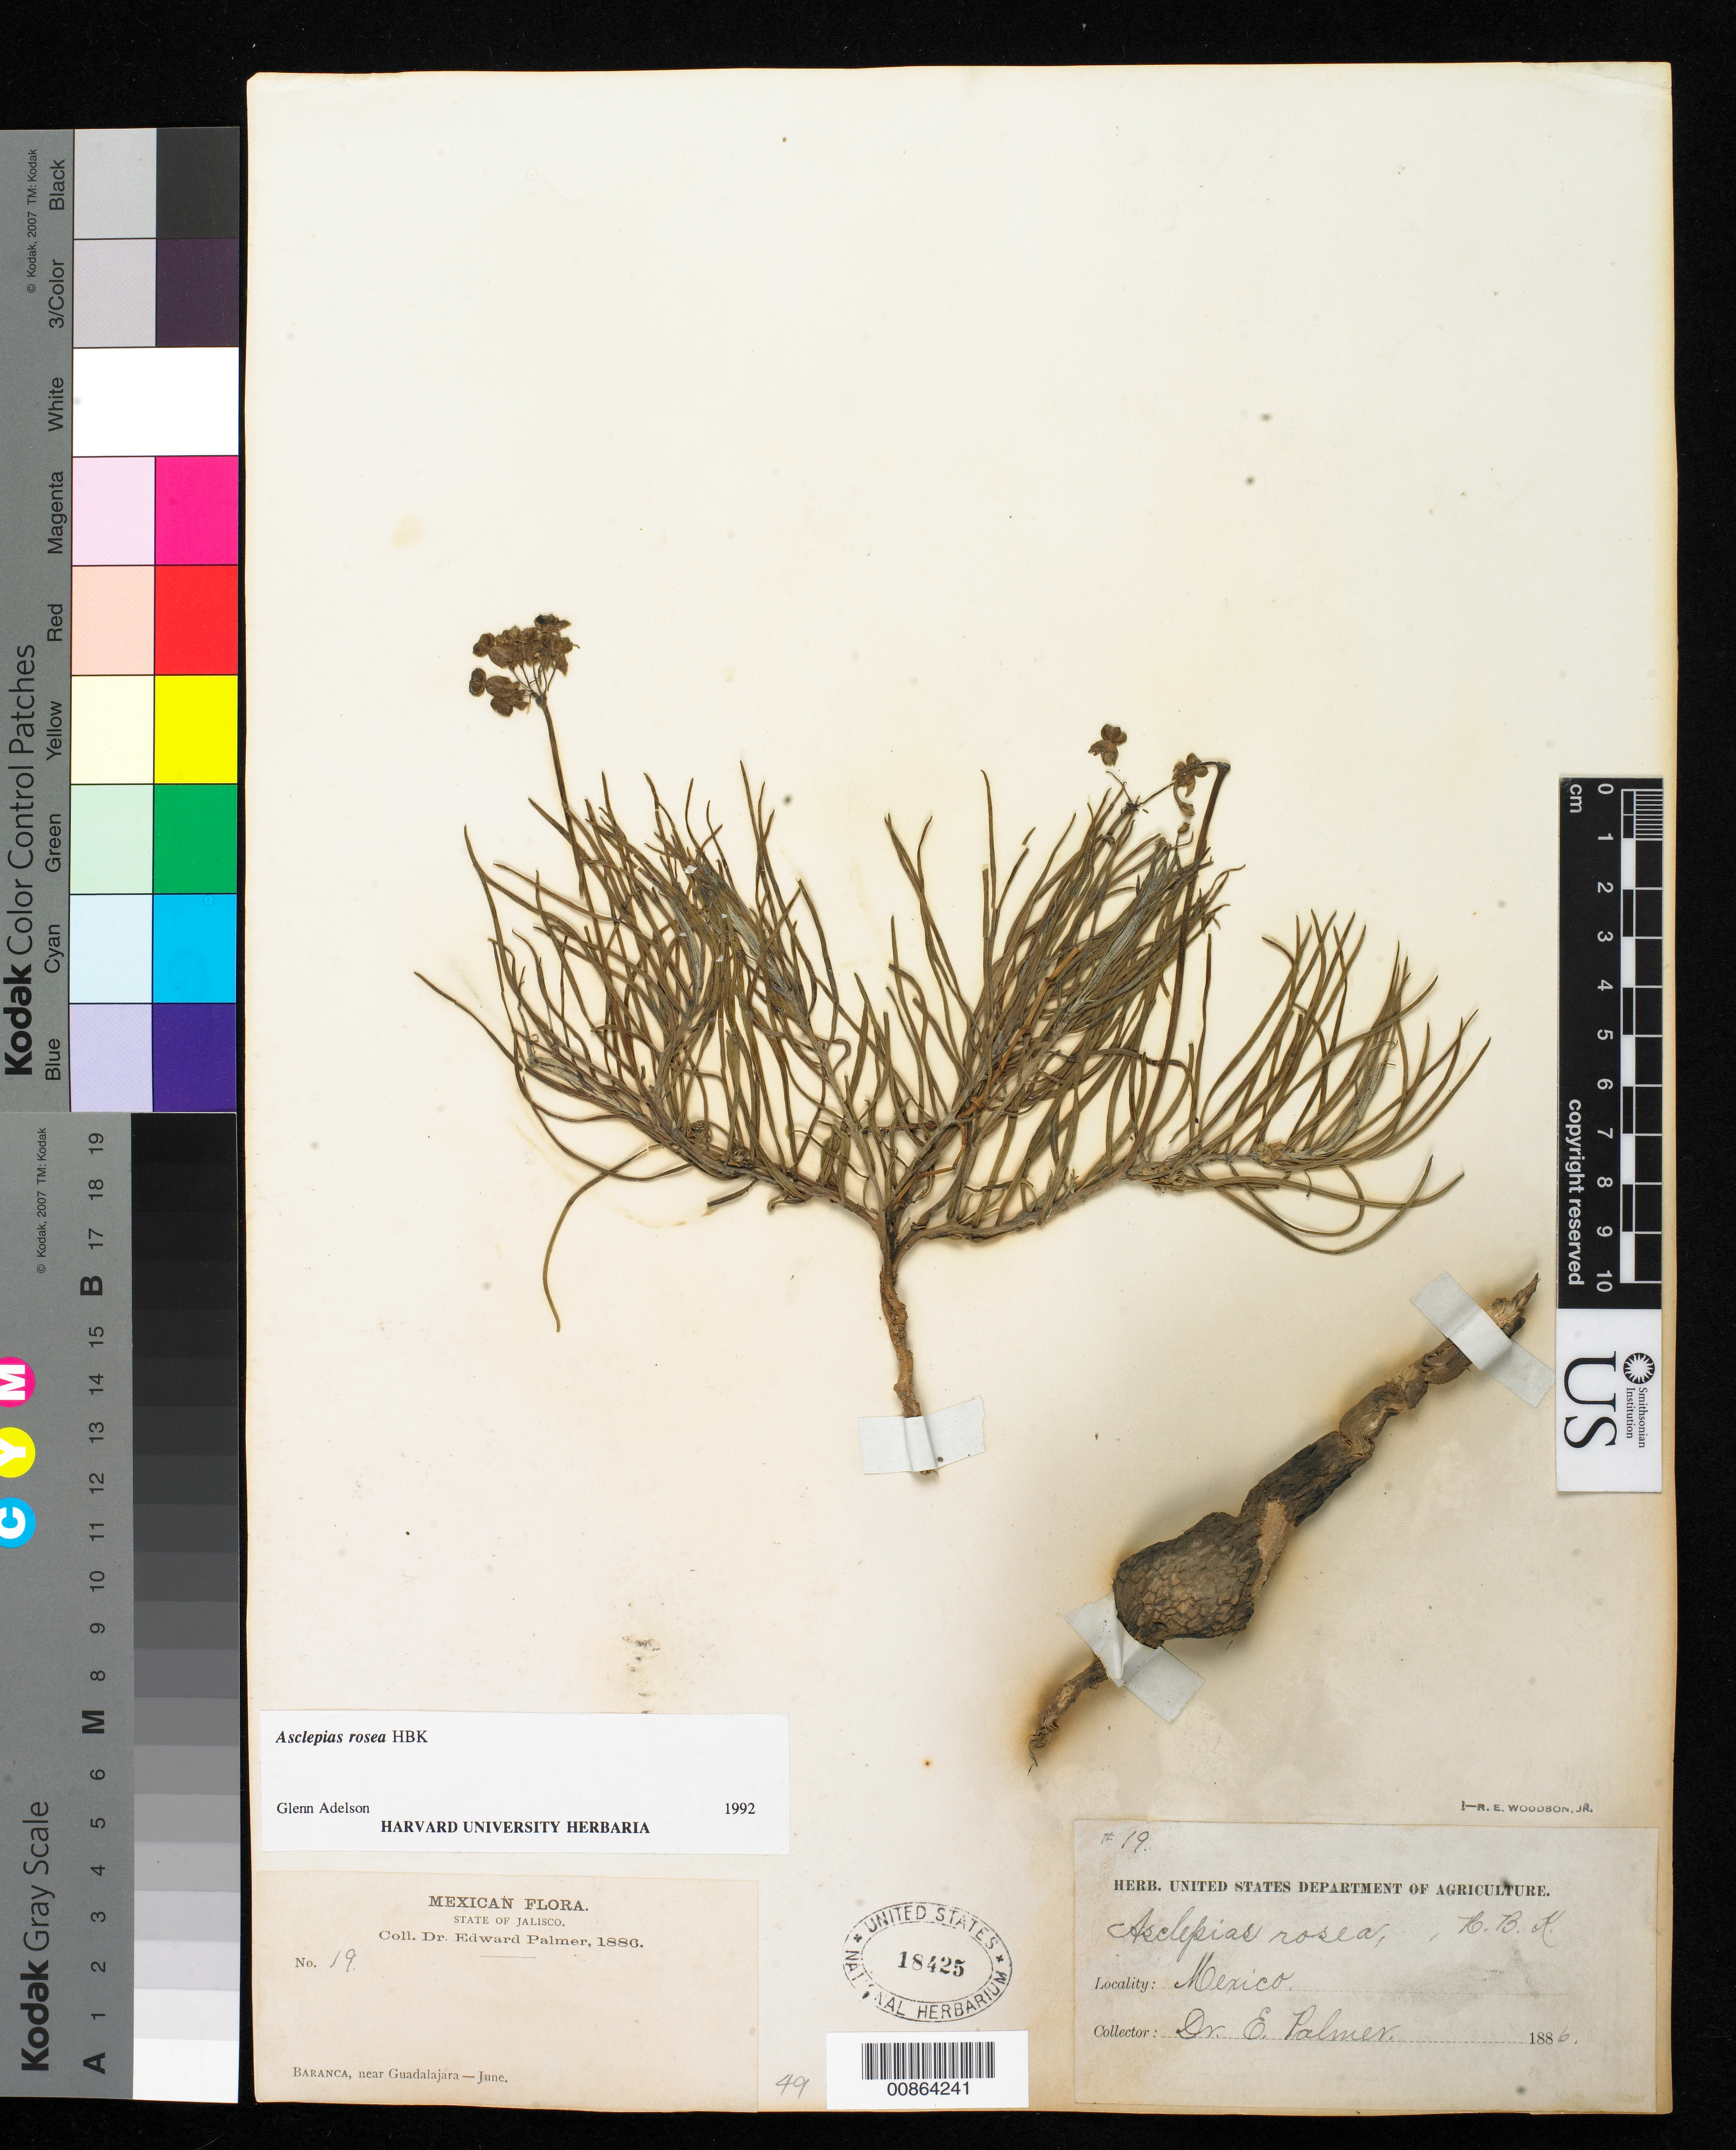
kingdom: Plantae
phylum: Tracheophyta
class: Magnoliopsida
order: Gentianales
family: Apocynaceae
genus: Asclepias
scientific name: Asclepias rosea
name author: Kunth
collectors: E. Palmer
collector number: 19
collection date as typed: Jun 1886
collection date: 1886-06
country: Mexico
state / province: Jalisco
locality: Barranca, near Guadalajara, Jalisco.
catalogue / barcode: US 18425